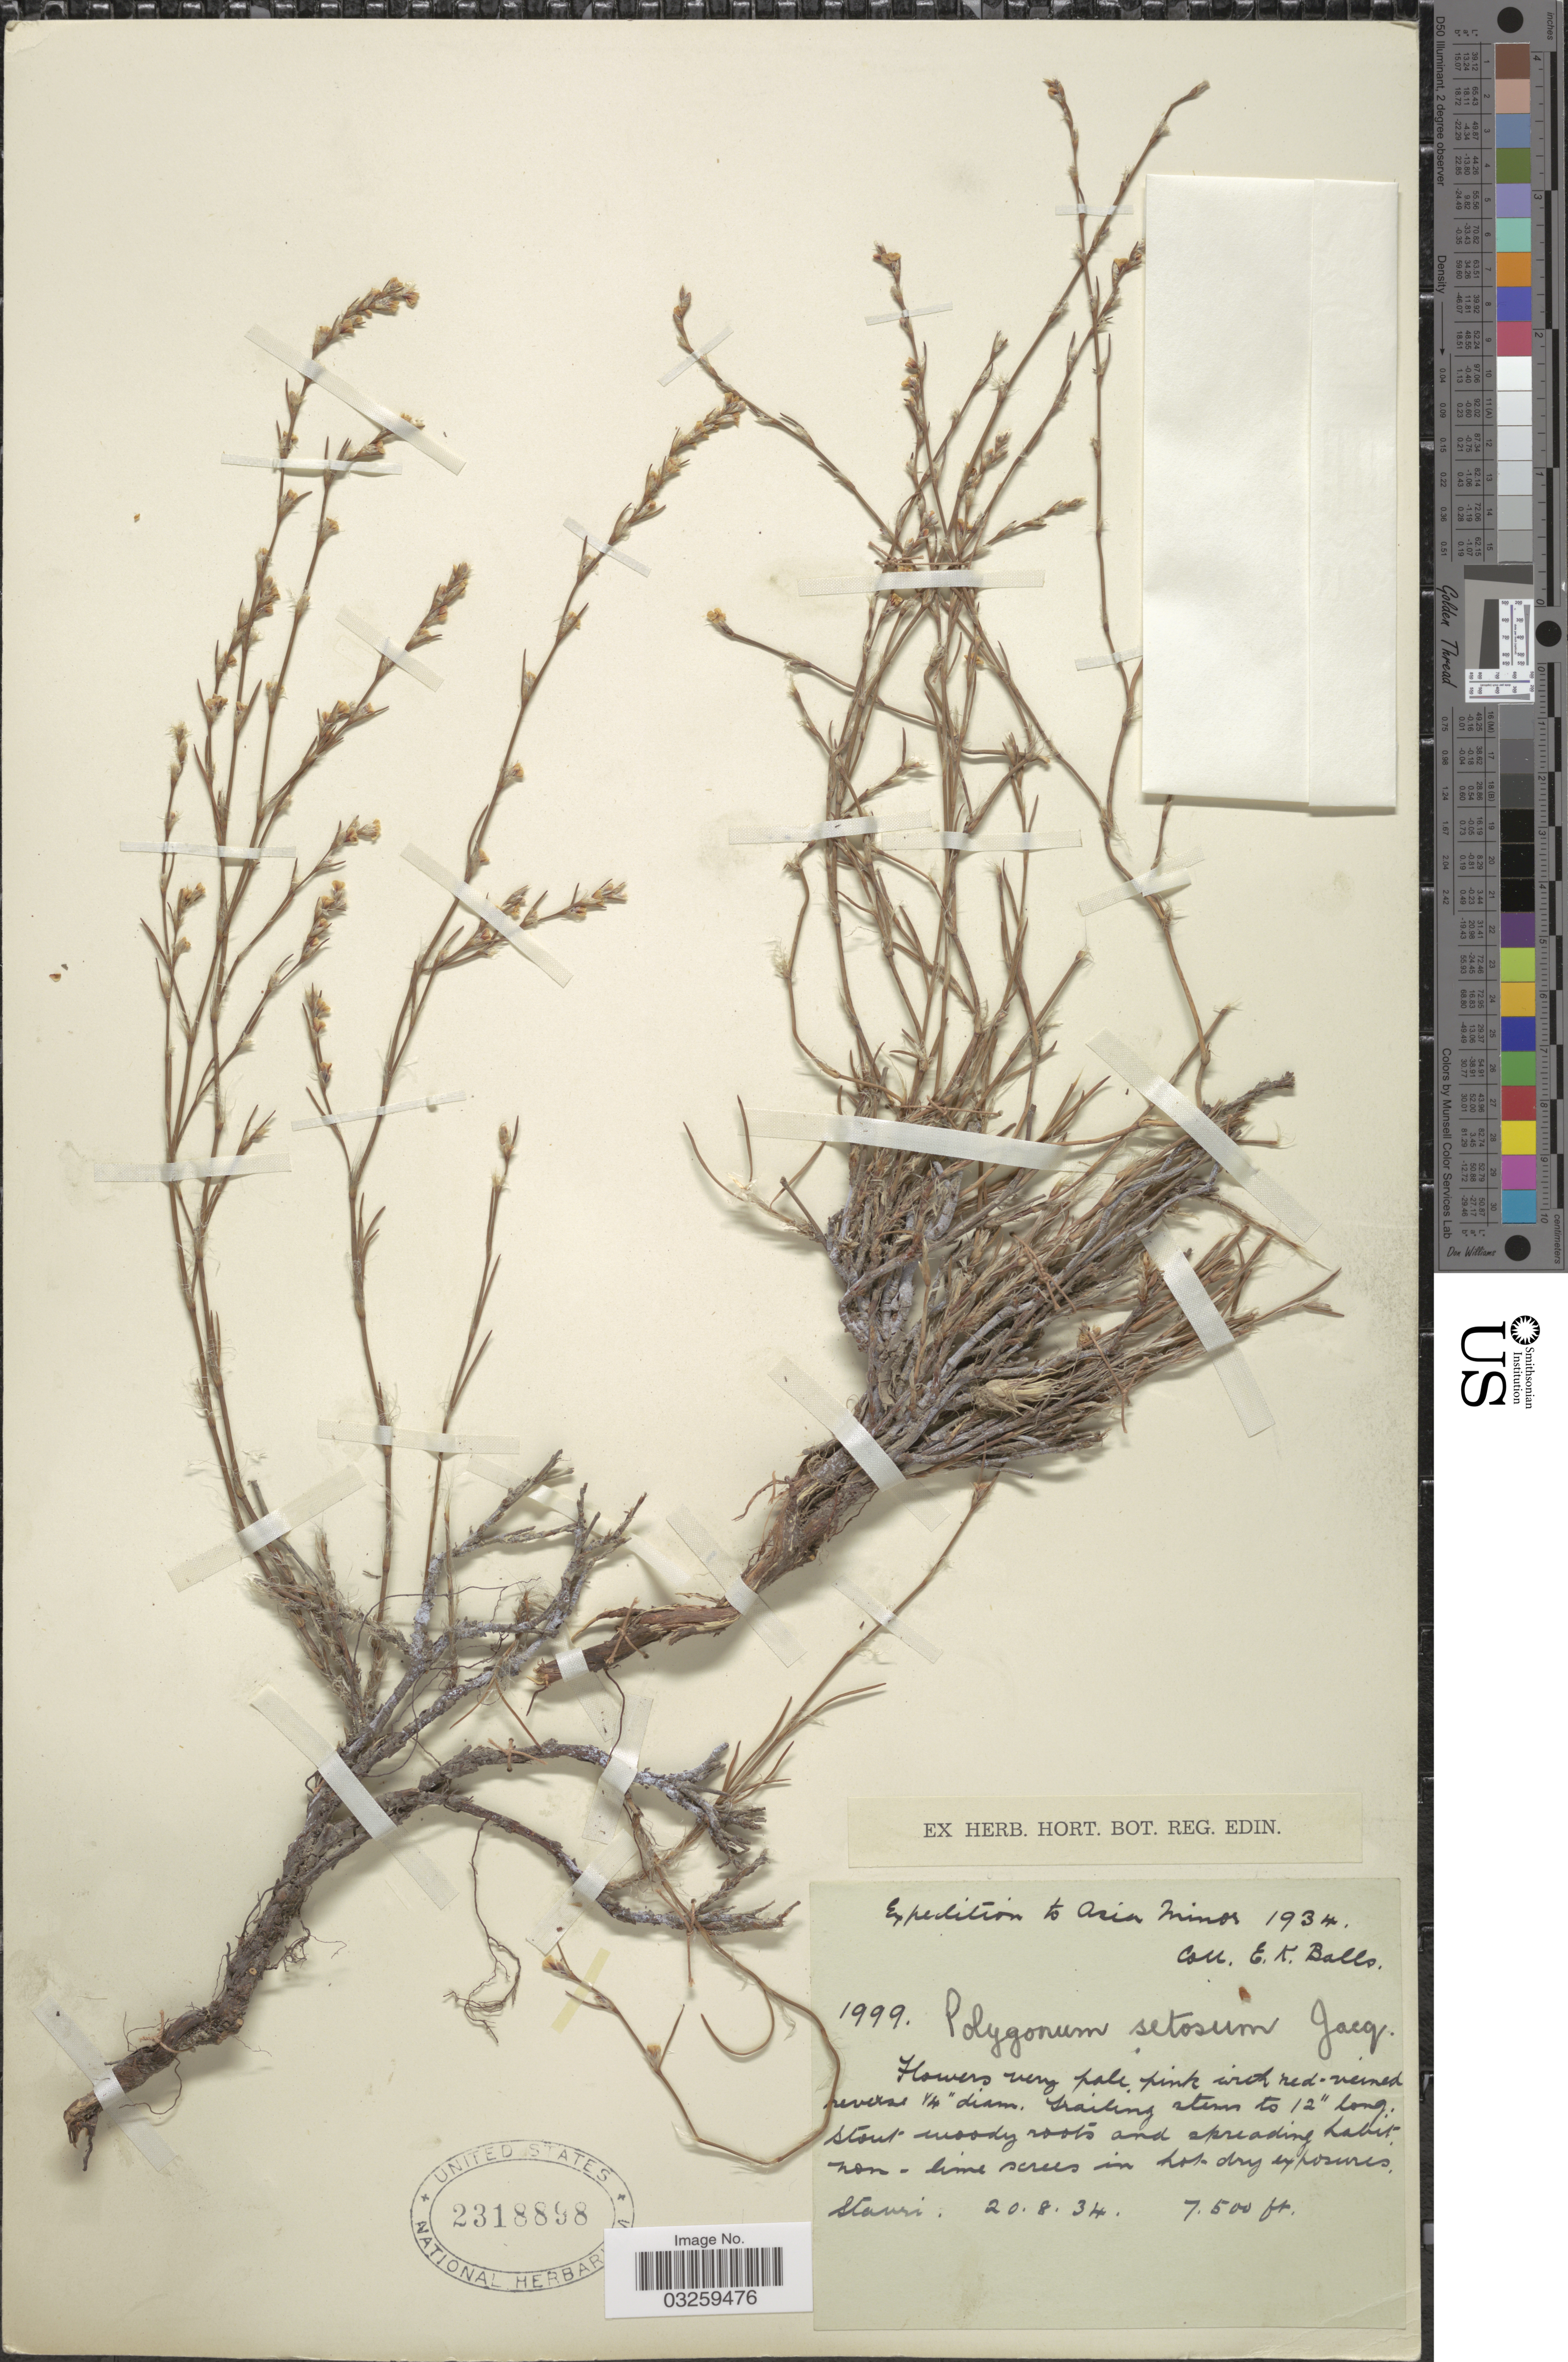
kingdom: Plantae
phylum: Tracheophyta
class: Magnoliopsida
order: Caryophyllales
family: Polygonaceae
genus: Polygonum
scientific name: Polygonum setosum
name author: Jacq.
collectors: E. K. Balls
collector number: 1999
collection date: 1934-08-20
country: Turkey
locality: Asia Minor, Stavri [interpreted].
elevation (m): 2286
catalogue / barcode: US 2318898